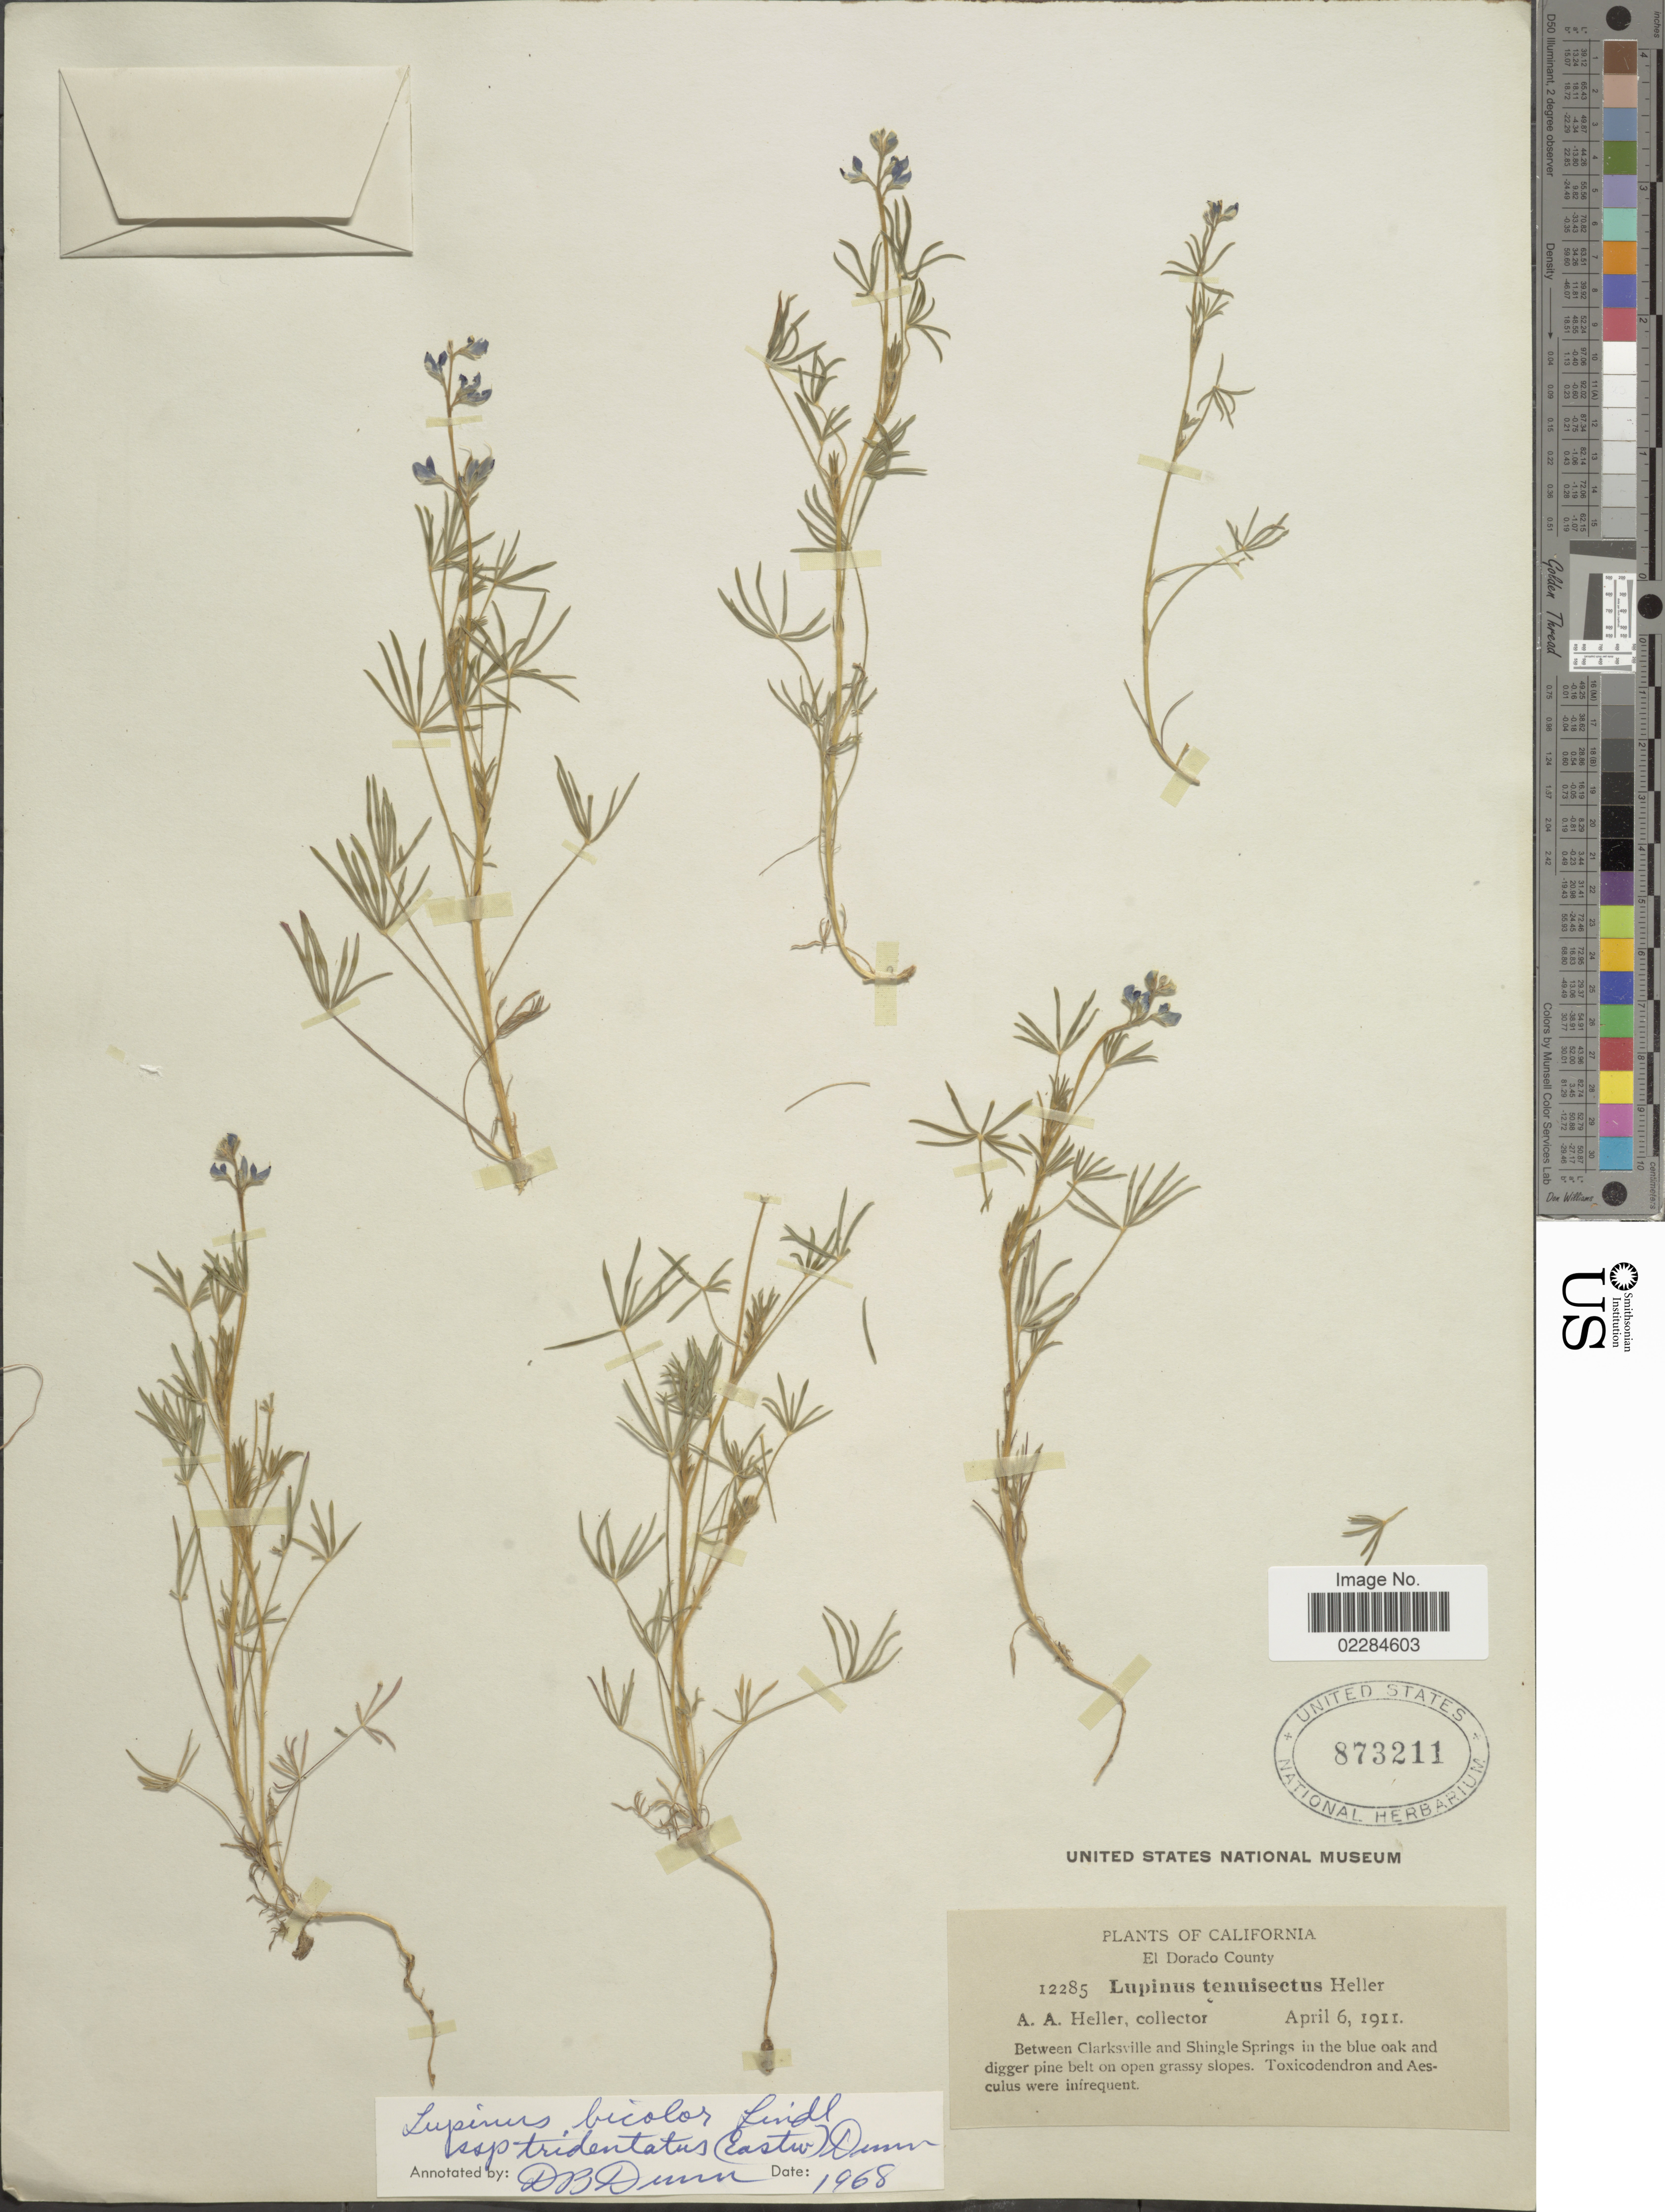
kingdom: Plantae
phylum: Tracheophyta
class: Magnoliopsida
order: Fabales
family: Fabaceae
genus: Lupinus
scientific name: Lupinus bicolor var. tridentatus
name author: Lindl.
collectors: A. A. Heller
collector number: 12285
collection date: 1911-04-06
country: United States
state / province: California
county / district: El Dorado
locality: El Dorado County. Between Clarcksville and Shingle Springs in the blue oak and digger pine belt on open grassy slopes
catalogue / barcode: US 873211